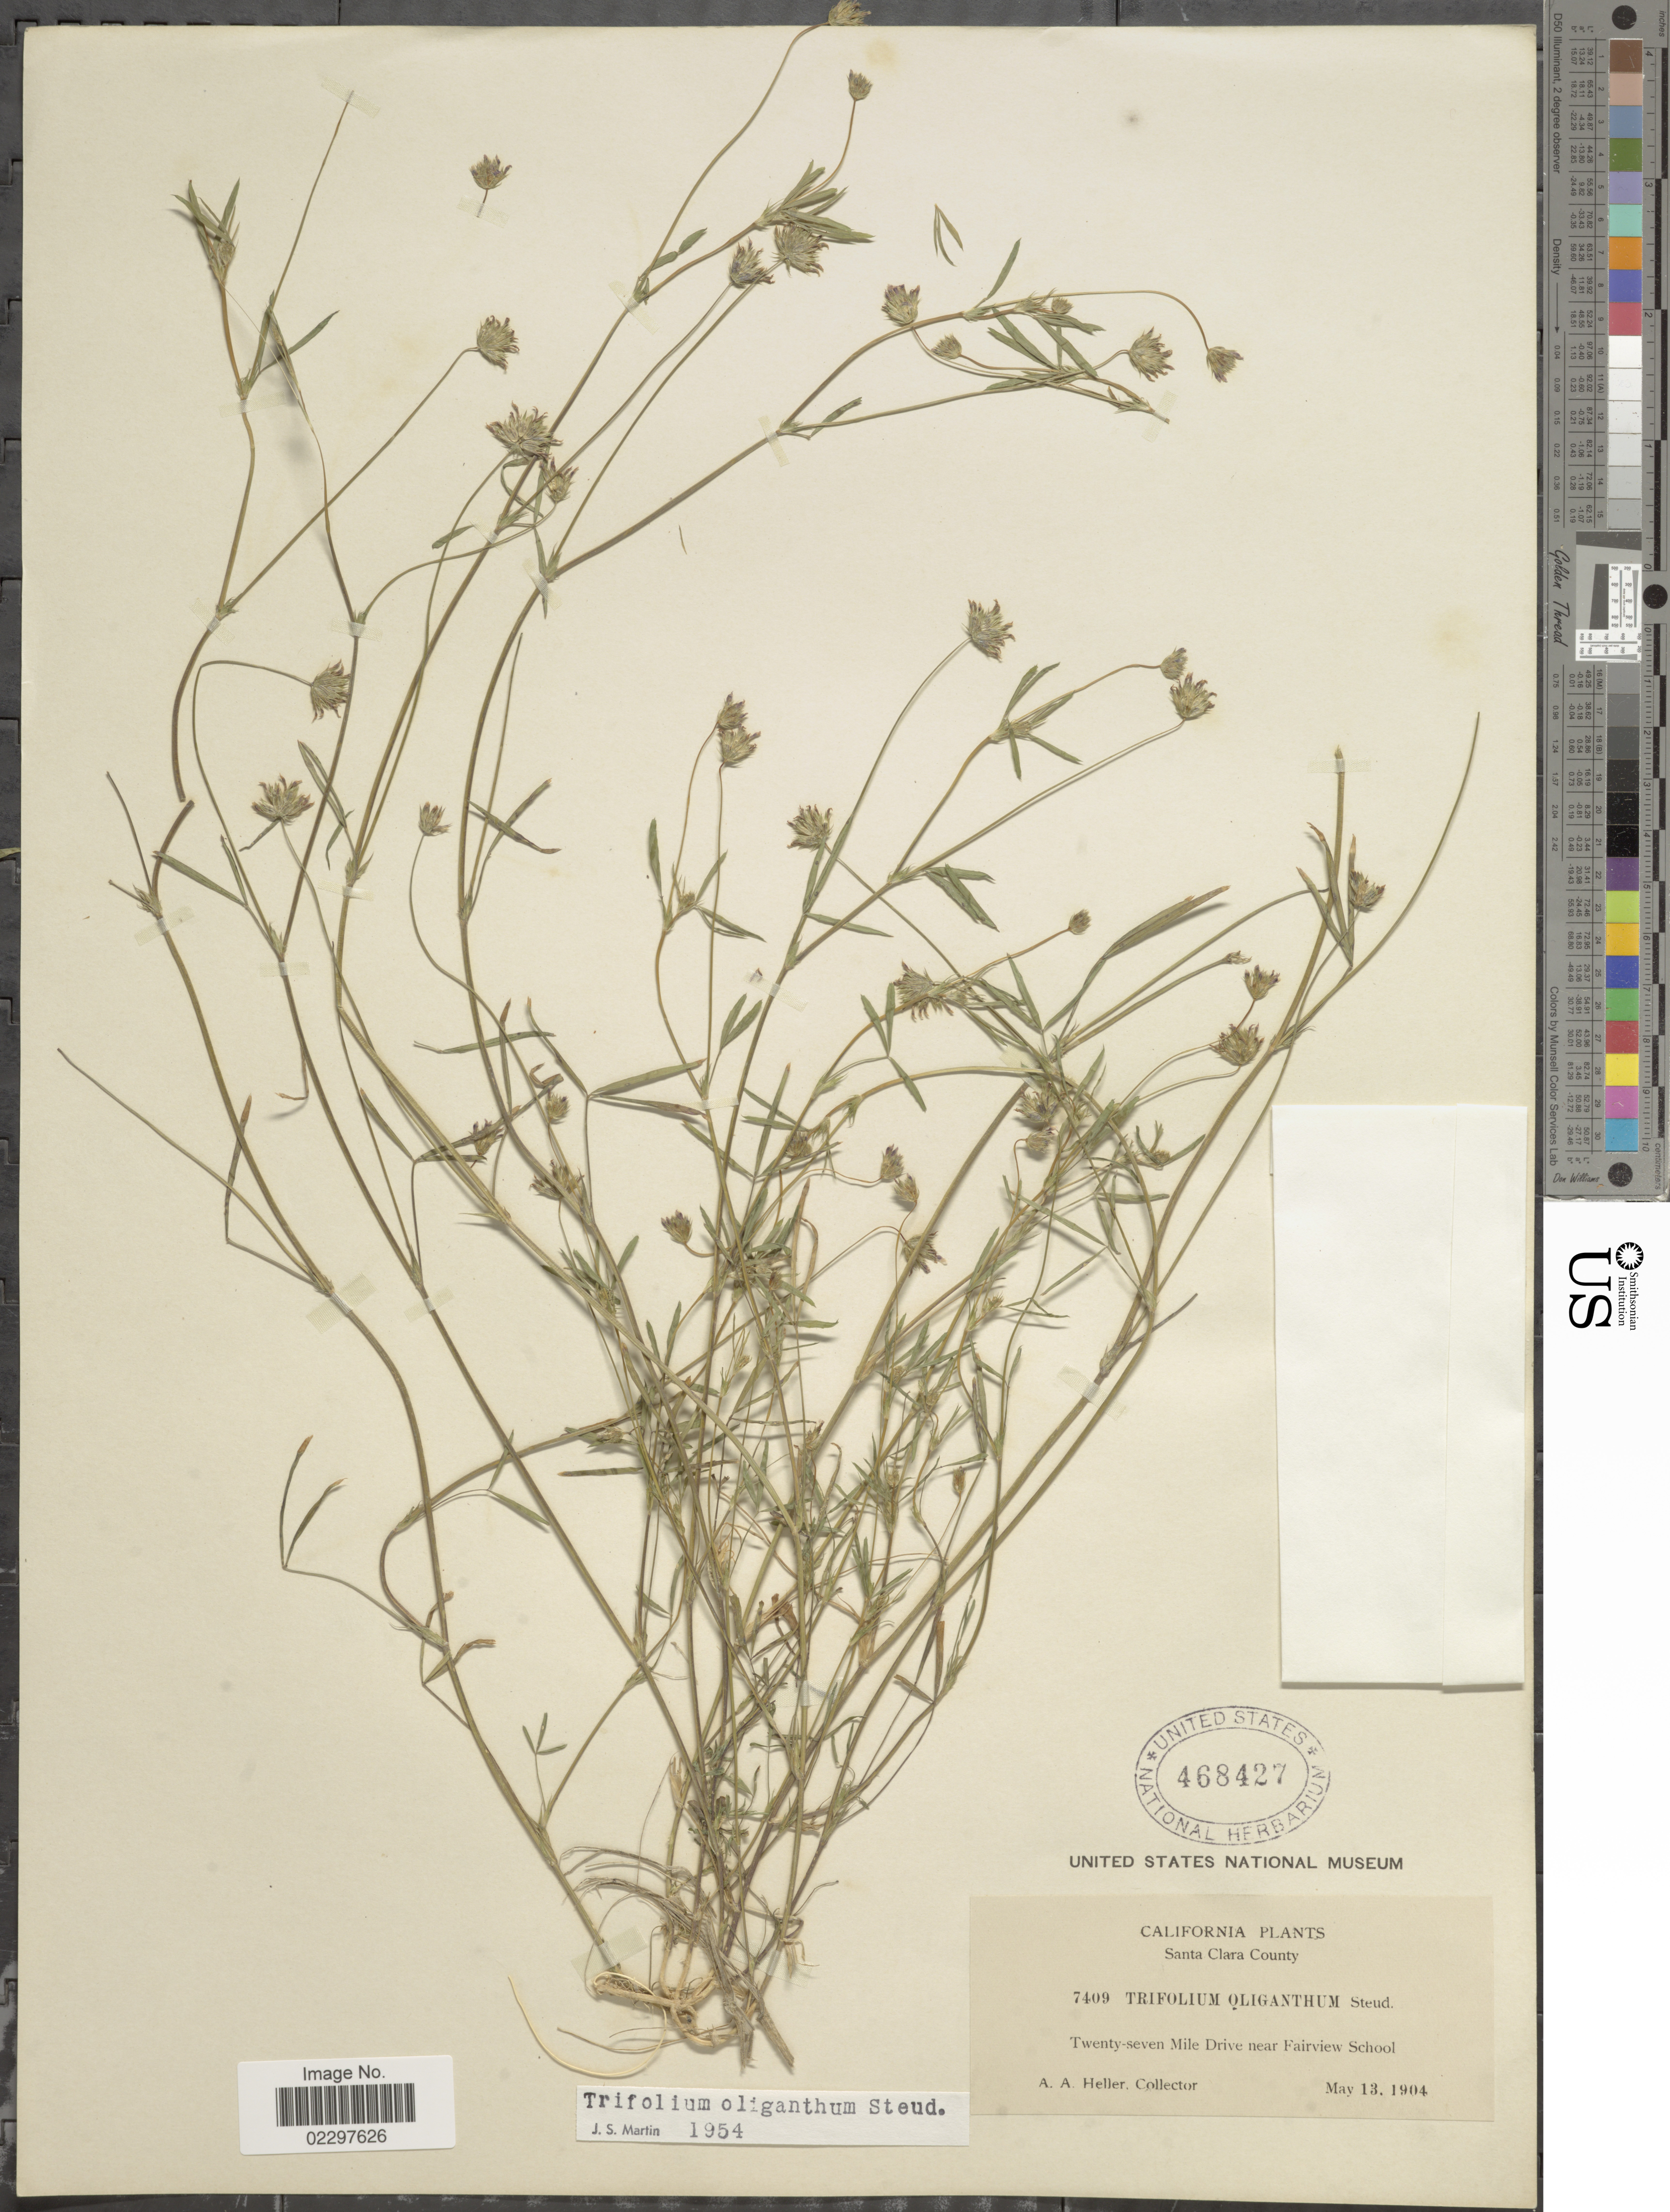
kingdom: Plantae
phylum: Tracheophyta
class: Magnoliopsida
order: Fabales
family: Fabaceae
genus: Trifolium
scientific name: Trifolium oliganthum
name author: Steud.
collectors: A. A. Heller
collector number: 7409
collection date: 1904-05-13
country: United States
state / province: California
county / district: Santa Clara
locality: Santa Clara County, Twenty-seven Mile Drive near Fairview School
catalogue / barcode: US 468427